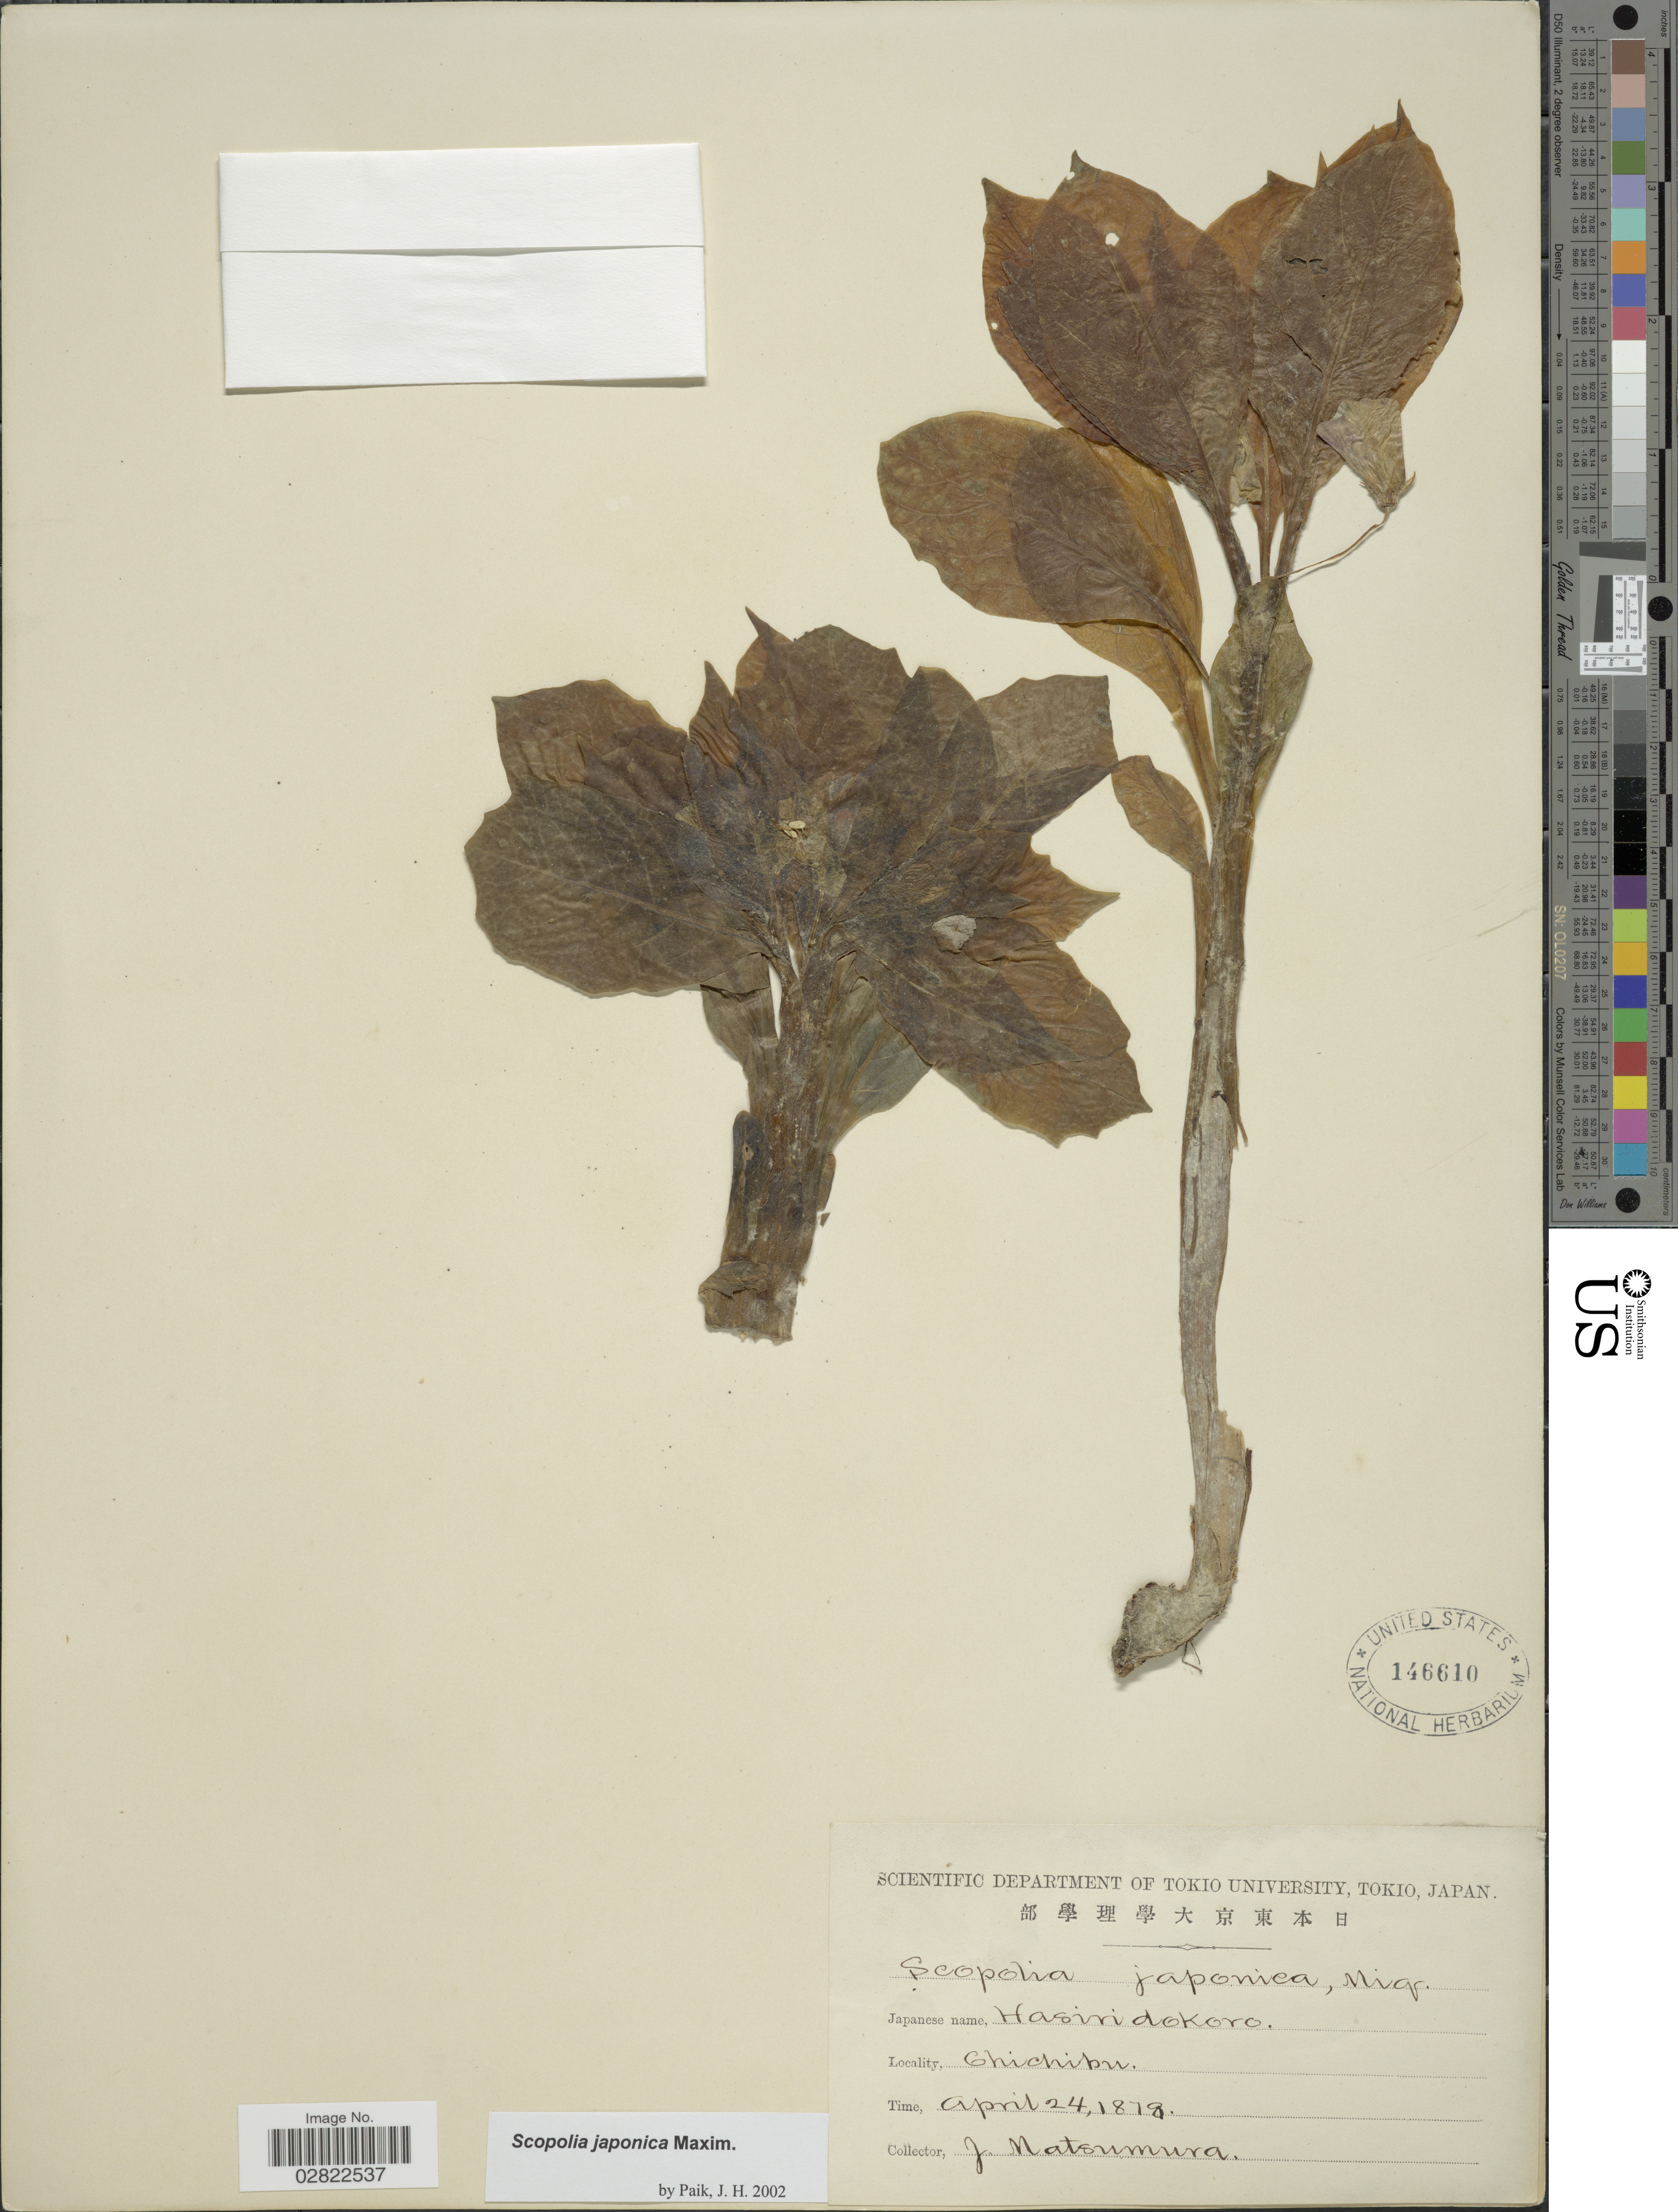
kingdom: Plantae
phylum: Tracheophyta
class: Magnoliopsida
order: Solanales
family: Solanaceae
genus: Scopolia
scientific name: Scopolia japonica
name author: Maxim.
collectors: J. Matsumura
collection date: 1878-04-24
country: Japan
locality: Chichibu.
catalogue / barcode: US 146610